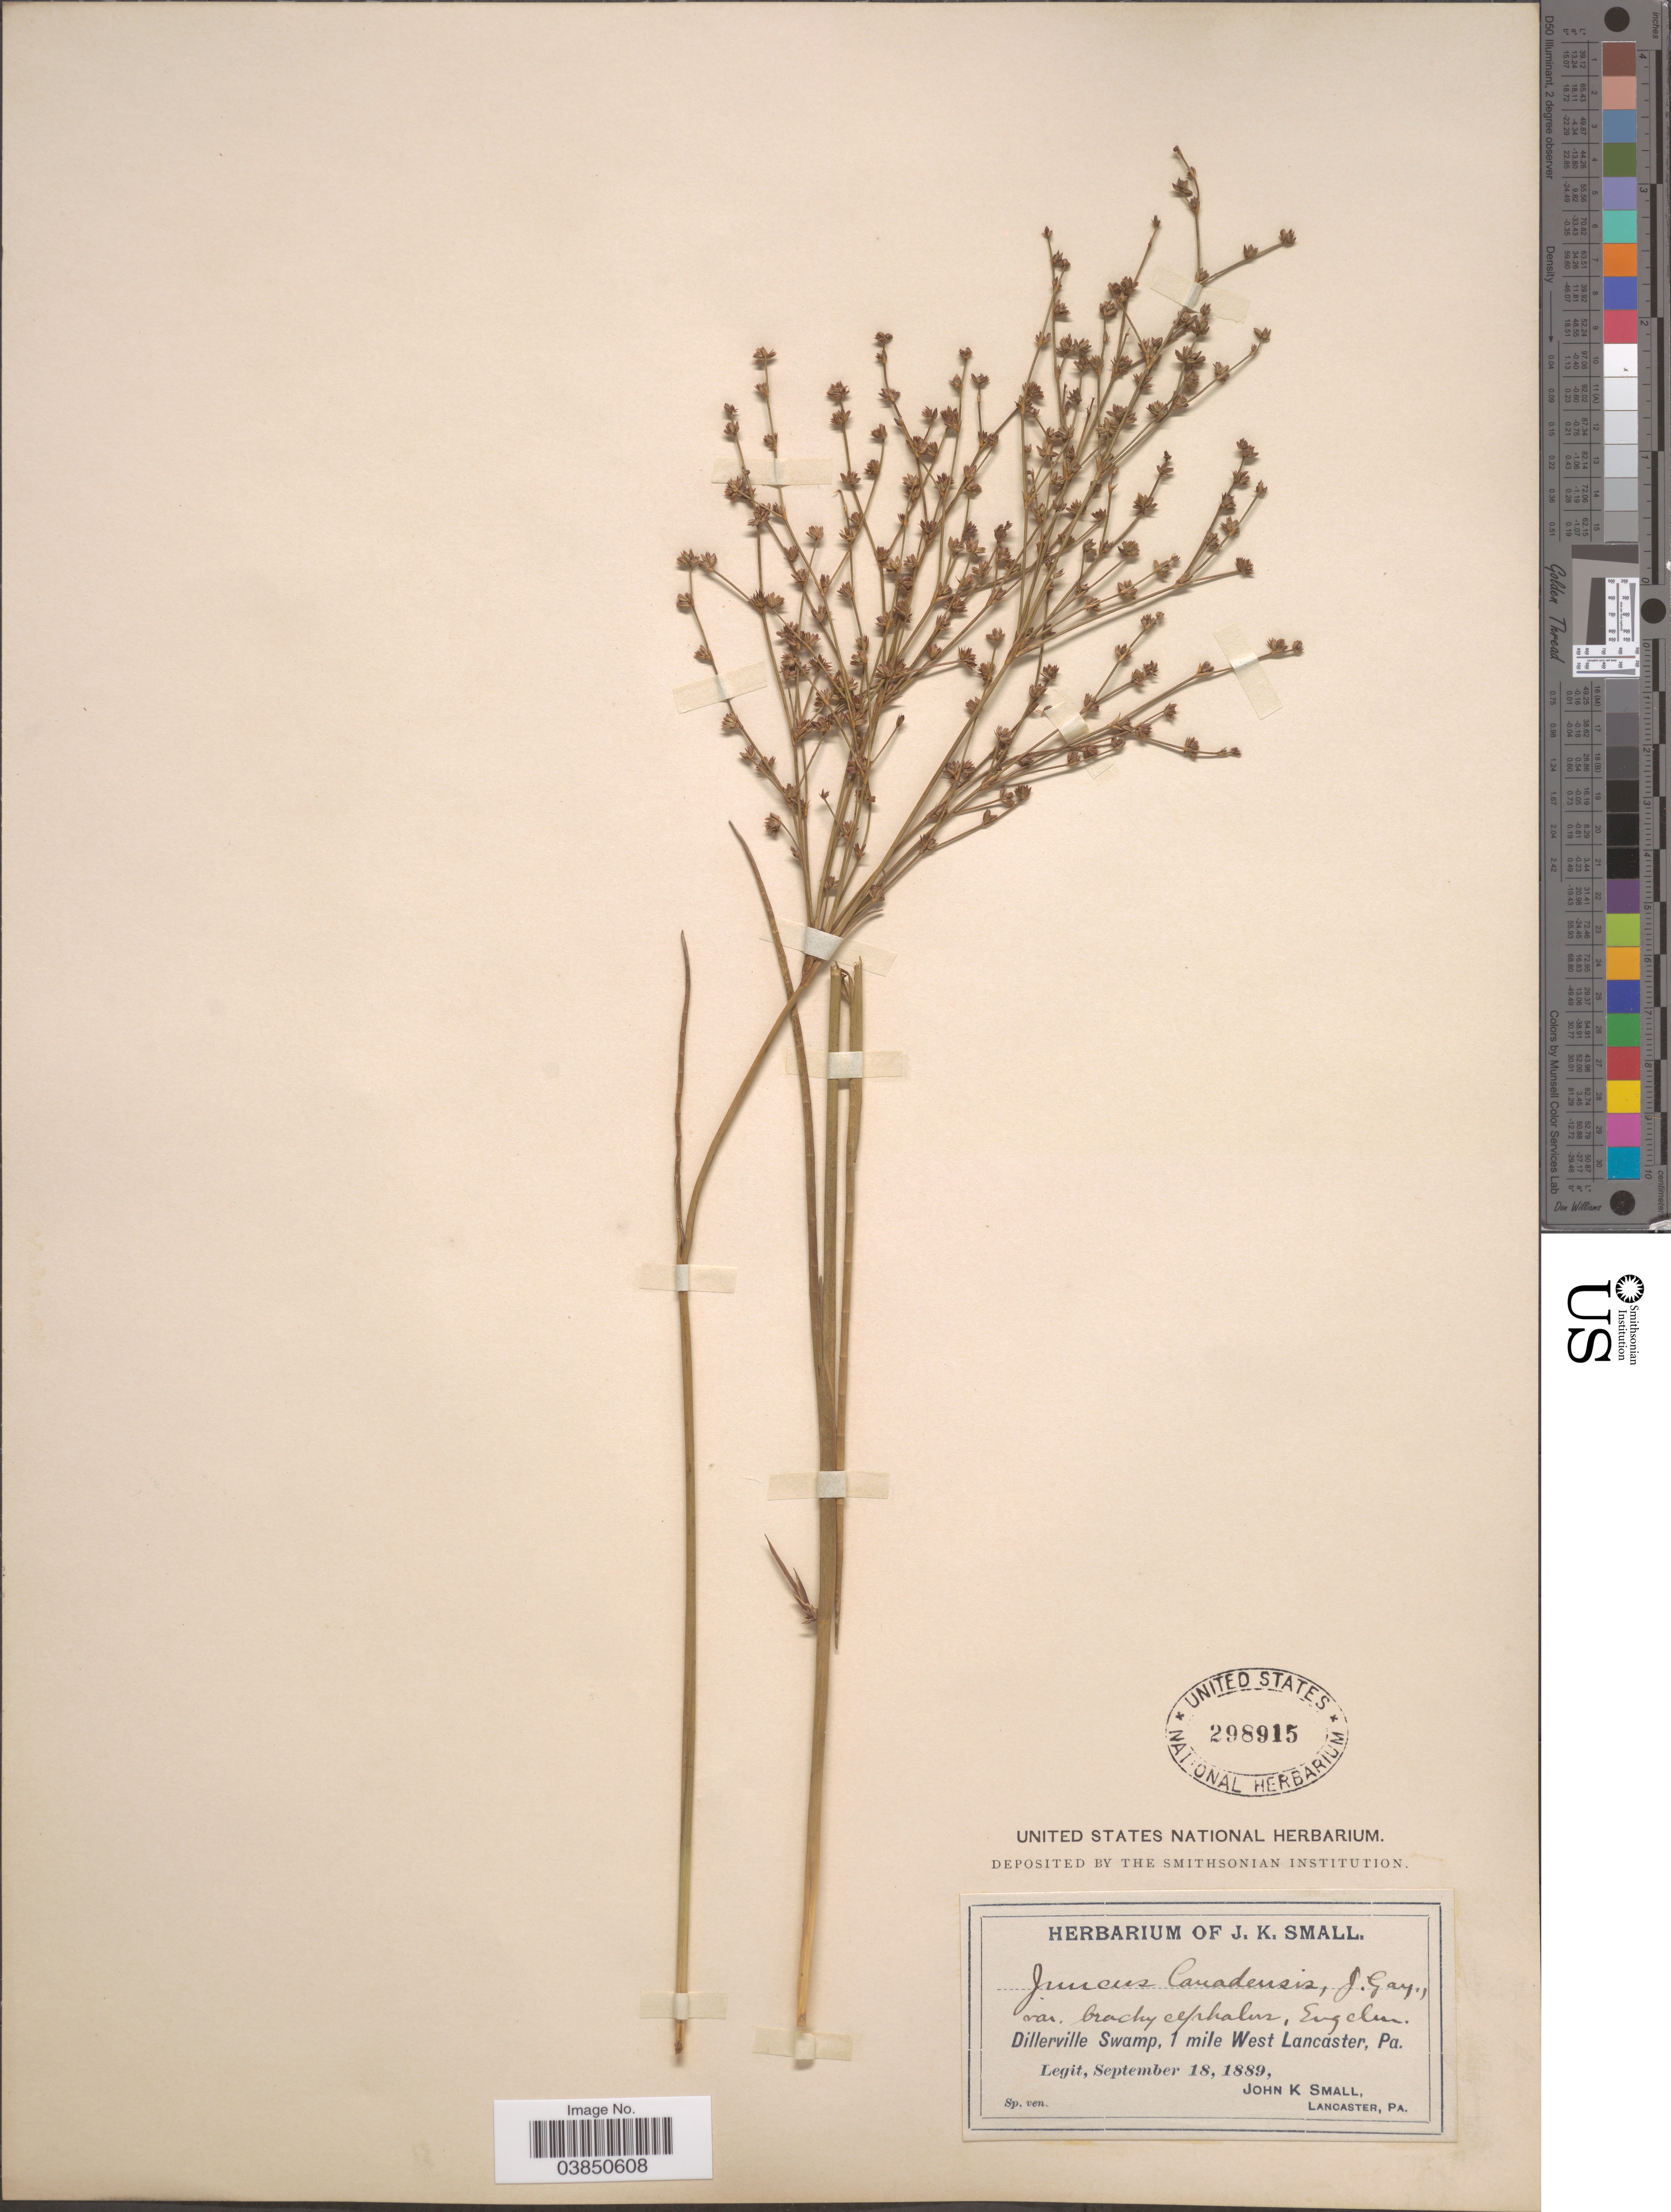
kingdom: Plantae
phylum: Tracheophyta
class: Liliopsida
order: Poales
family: Juncaceae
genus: Juncus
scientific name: Juncus brachycephalus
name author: (Engelm.) Buchenau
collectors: J. K. Small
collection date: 1889-09-18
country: United States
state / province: Pennsylvania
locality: Dillerville Swamp, 1 mile West Lancaster.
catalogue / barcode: US 298915